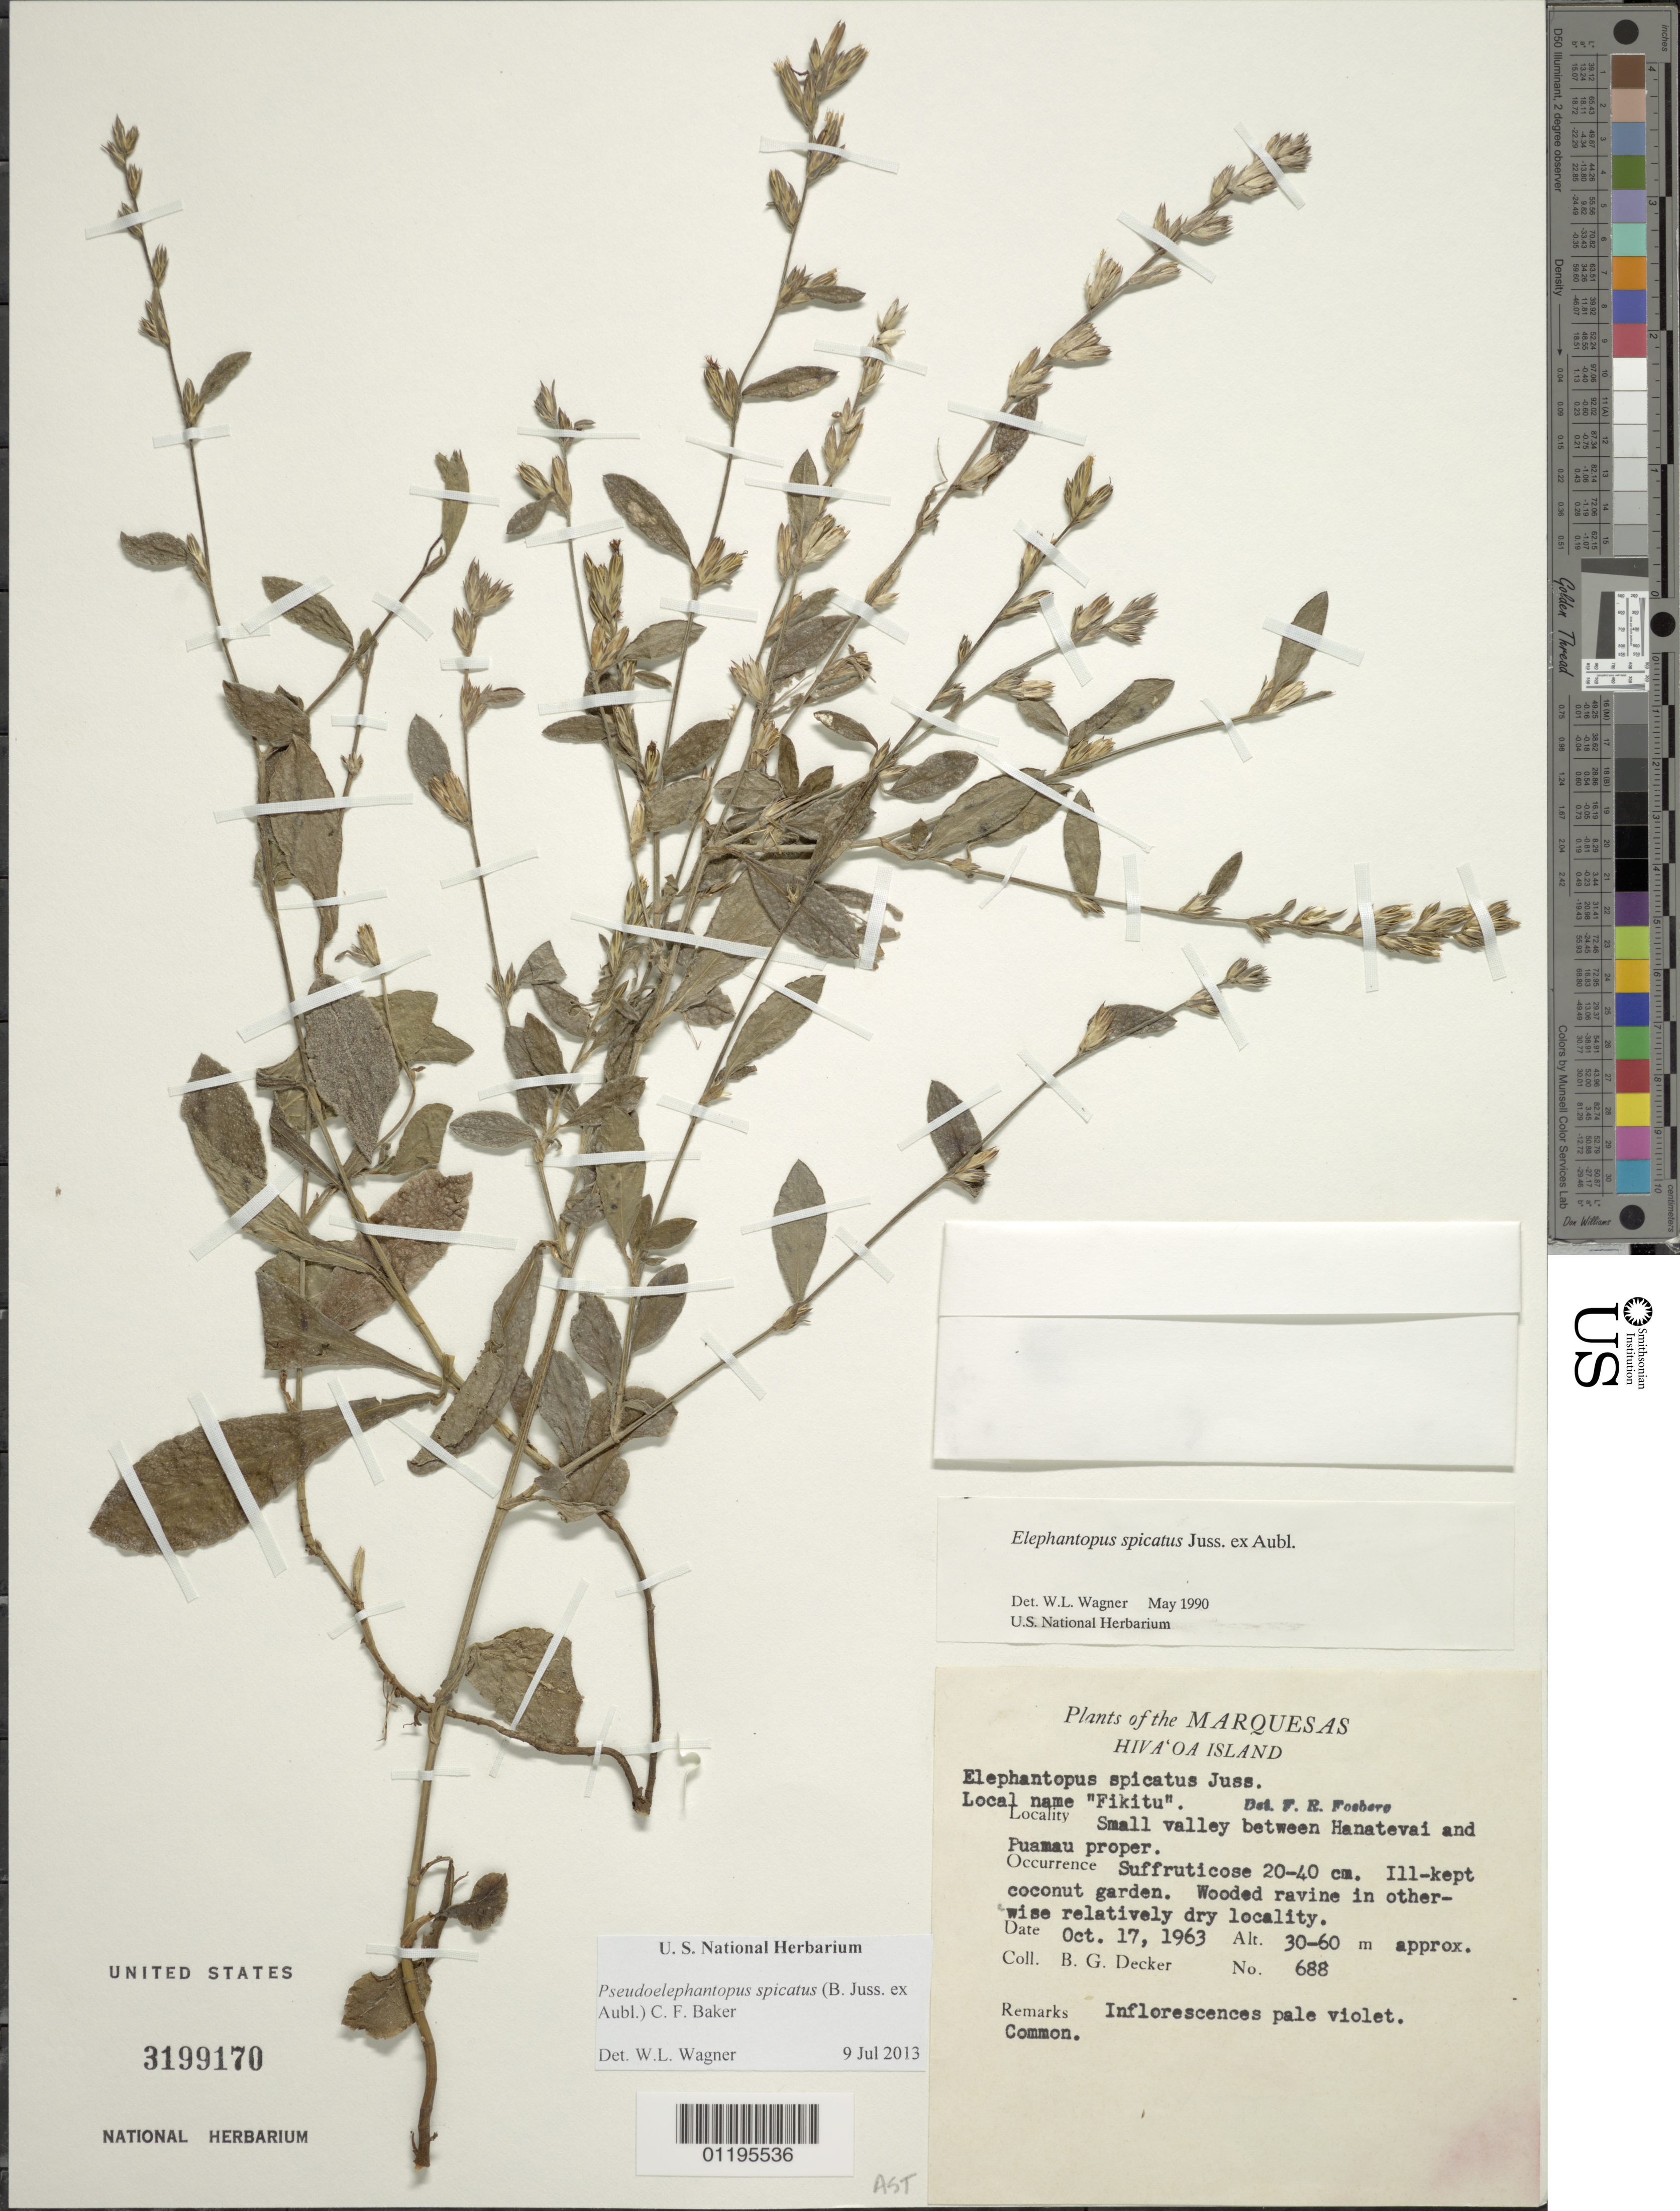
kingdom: Plantae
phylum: Tracheophyta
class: Magnoliopsida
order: Asterales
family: Asteraceae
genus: Pseudelephantopus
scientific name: Pseudelephantopus spicatus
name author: (Juss. ex Aubl.) C.F. Baker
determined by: Wagner, W. L., (BOT), Smithsonian Institution - National Museum of Natural History (UNITED STATES)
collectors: B. G. Decker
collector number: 688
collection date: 1963-10-17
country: French Polynesia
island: Hiva Oa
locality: small valley between Hanatevai and Puamau proper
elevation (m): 30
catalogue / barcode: US 3199170